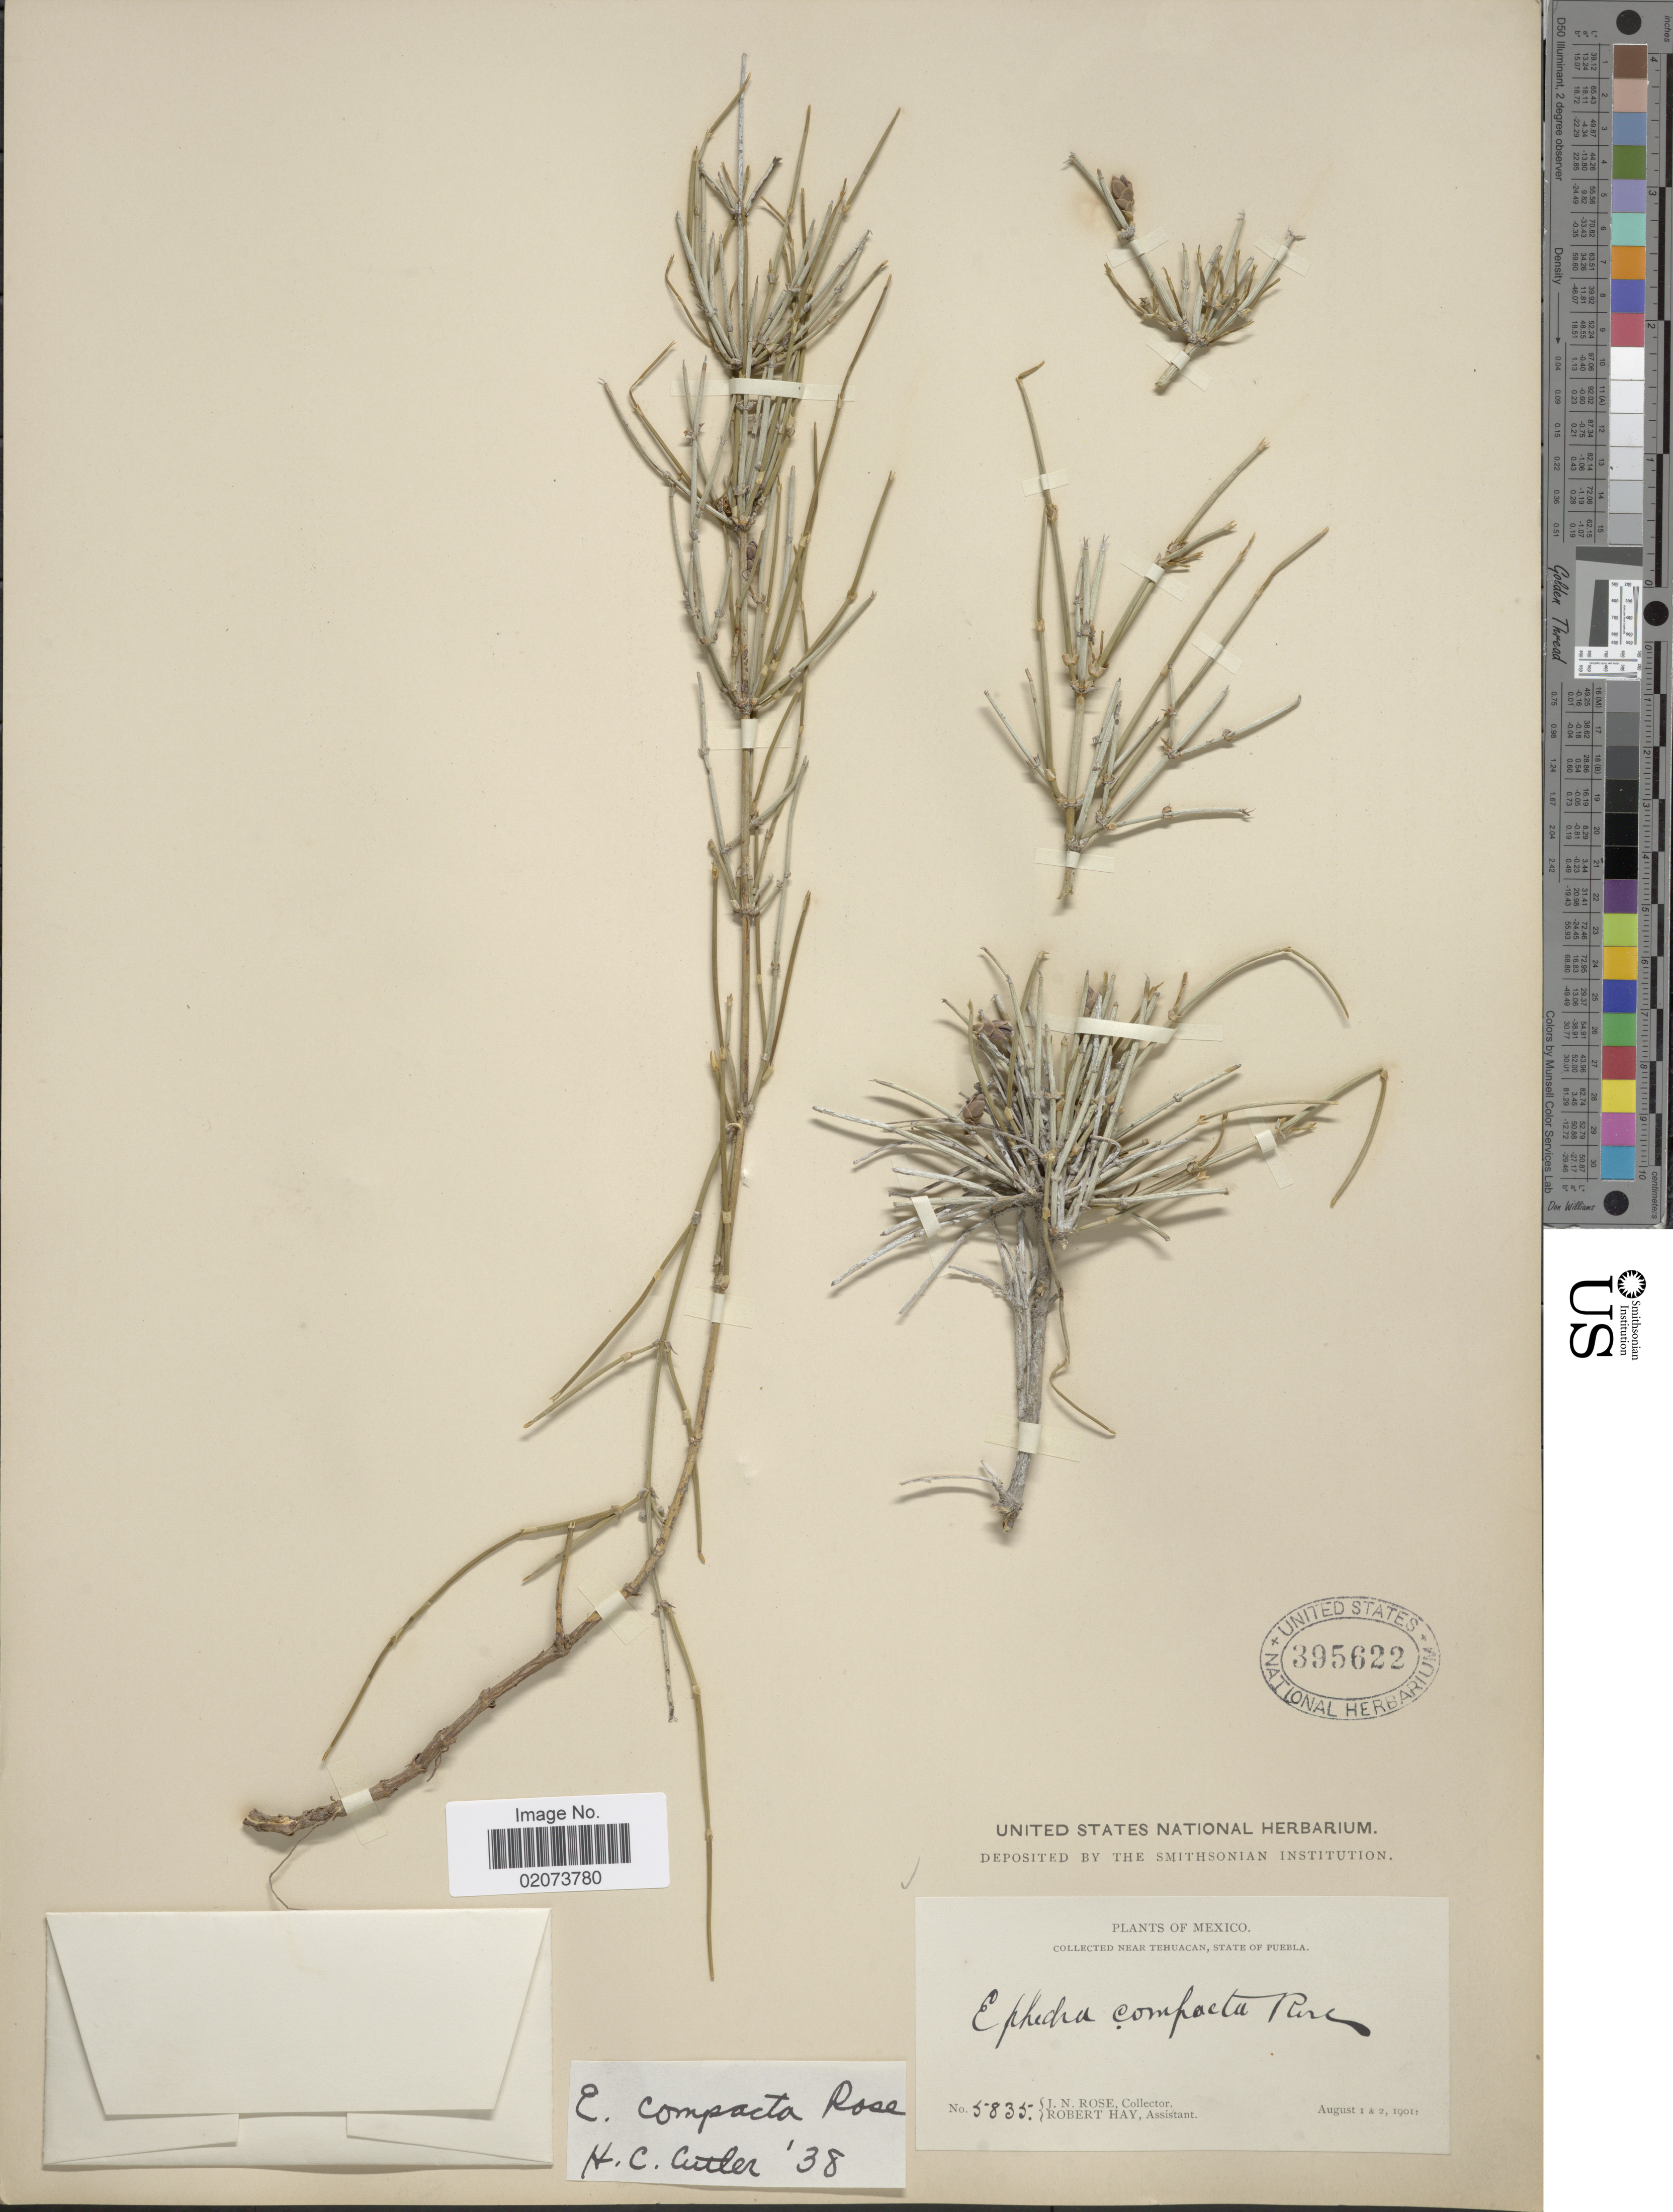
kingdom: Plantae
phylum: Tracheophyta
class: Gnetopsida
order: Ephedrales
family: Ephedraceae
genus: Ephedra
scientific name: Ephedra compacta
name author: Rose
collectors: J. N. Rose & R. H. Hay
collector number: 5835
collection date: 1901-08-01/1901-08-02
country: Mexico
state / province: Puebla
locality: Near Tehuacan, State of Puebla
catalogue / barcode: US 395622